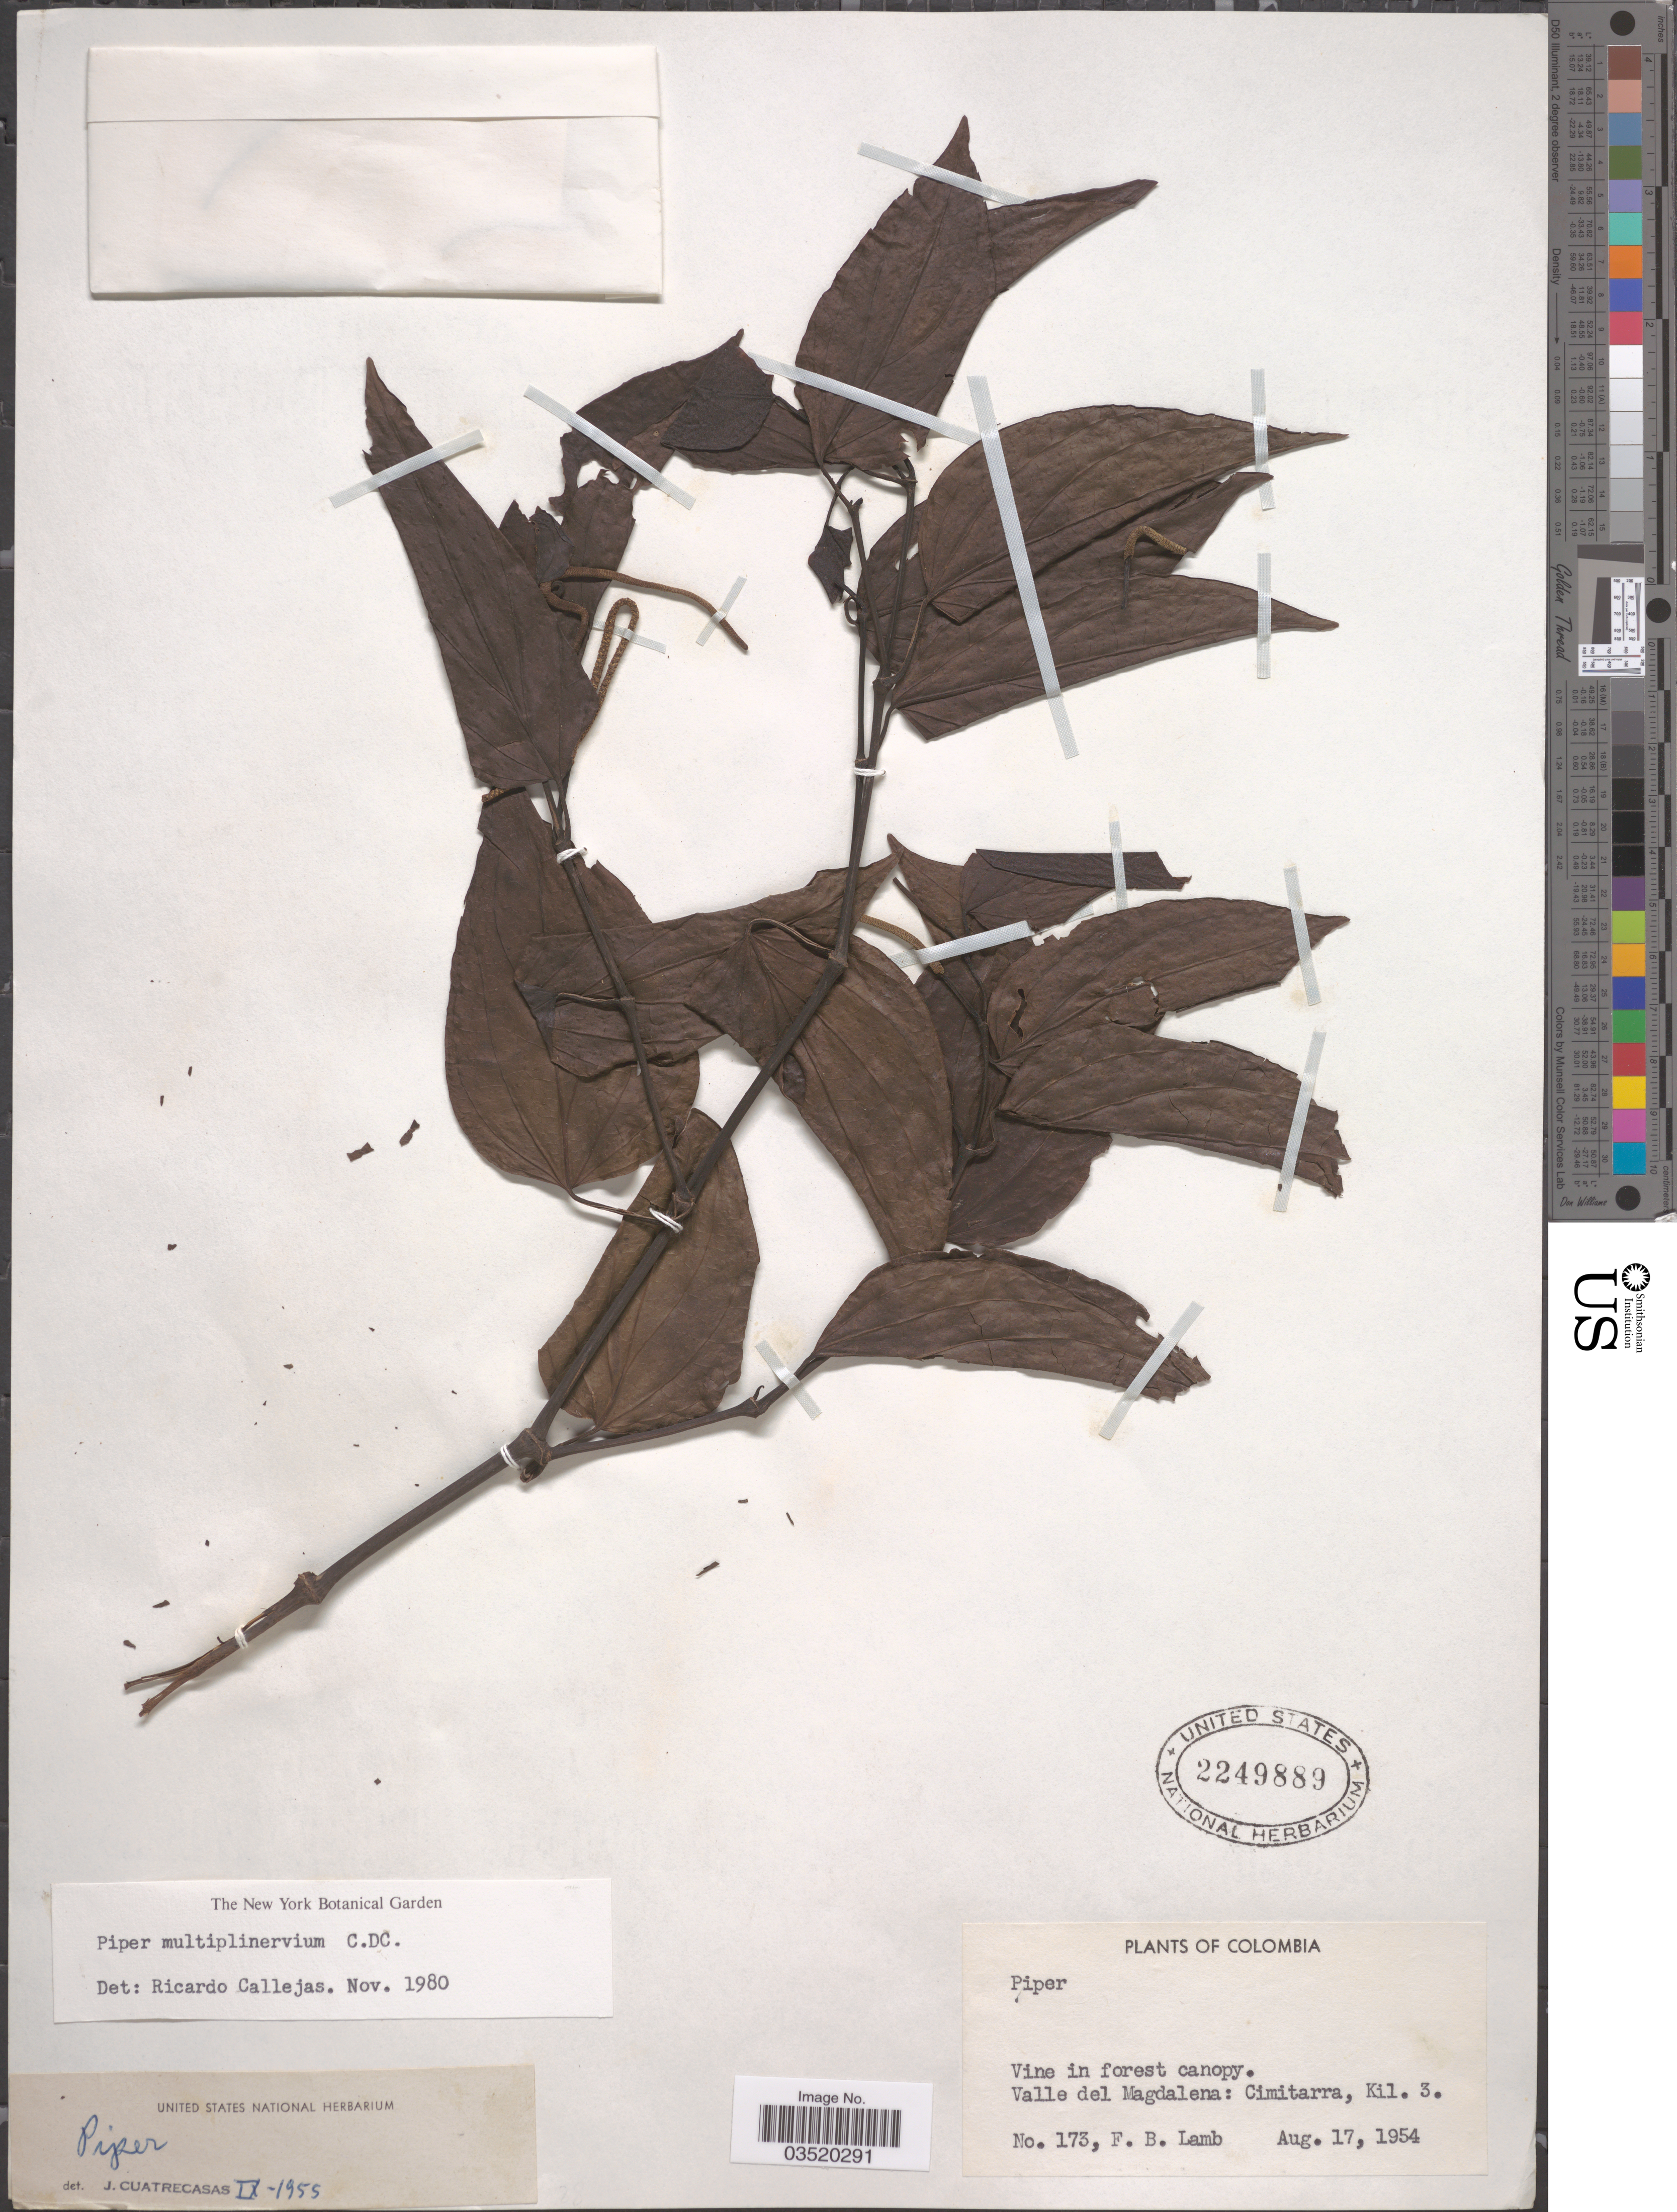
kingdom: Plantae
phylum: Tracheophyta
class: Magnoliopsida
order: Piperales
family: Piperaceae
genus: Piper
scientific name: Piper multiplinervium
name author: C. DC.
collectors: F. B. Lamb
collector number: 173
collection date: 1954-08-17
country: Colombia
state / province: Magdalena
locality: Valle de Magdalena: Cimitarra, Kil. 3.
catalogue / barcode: US 2249889